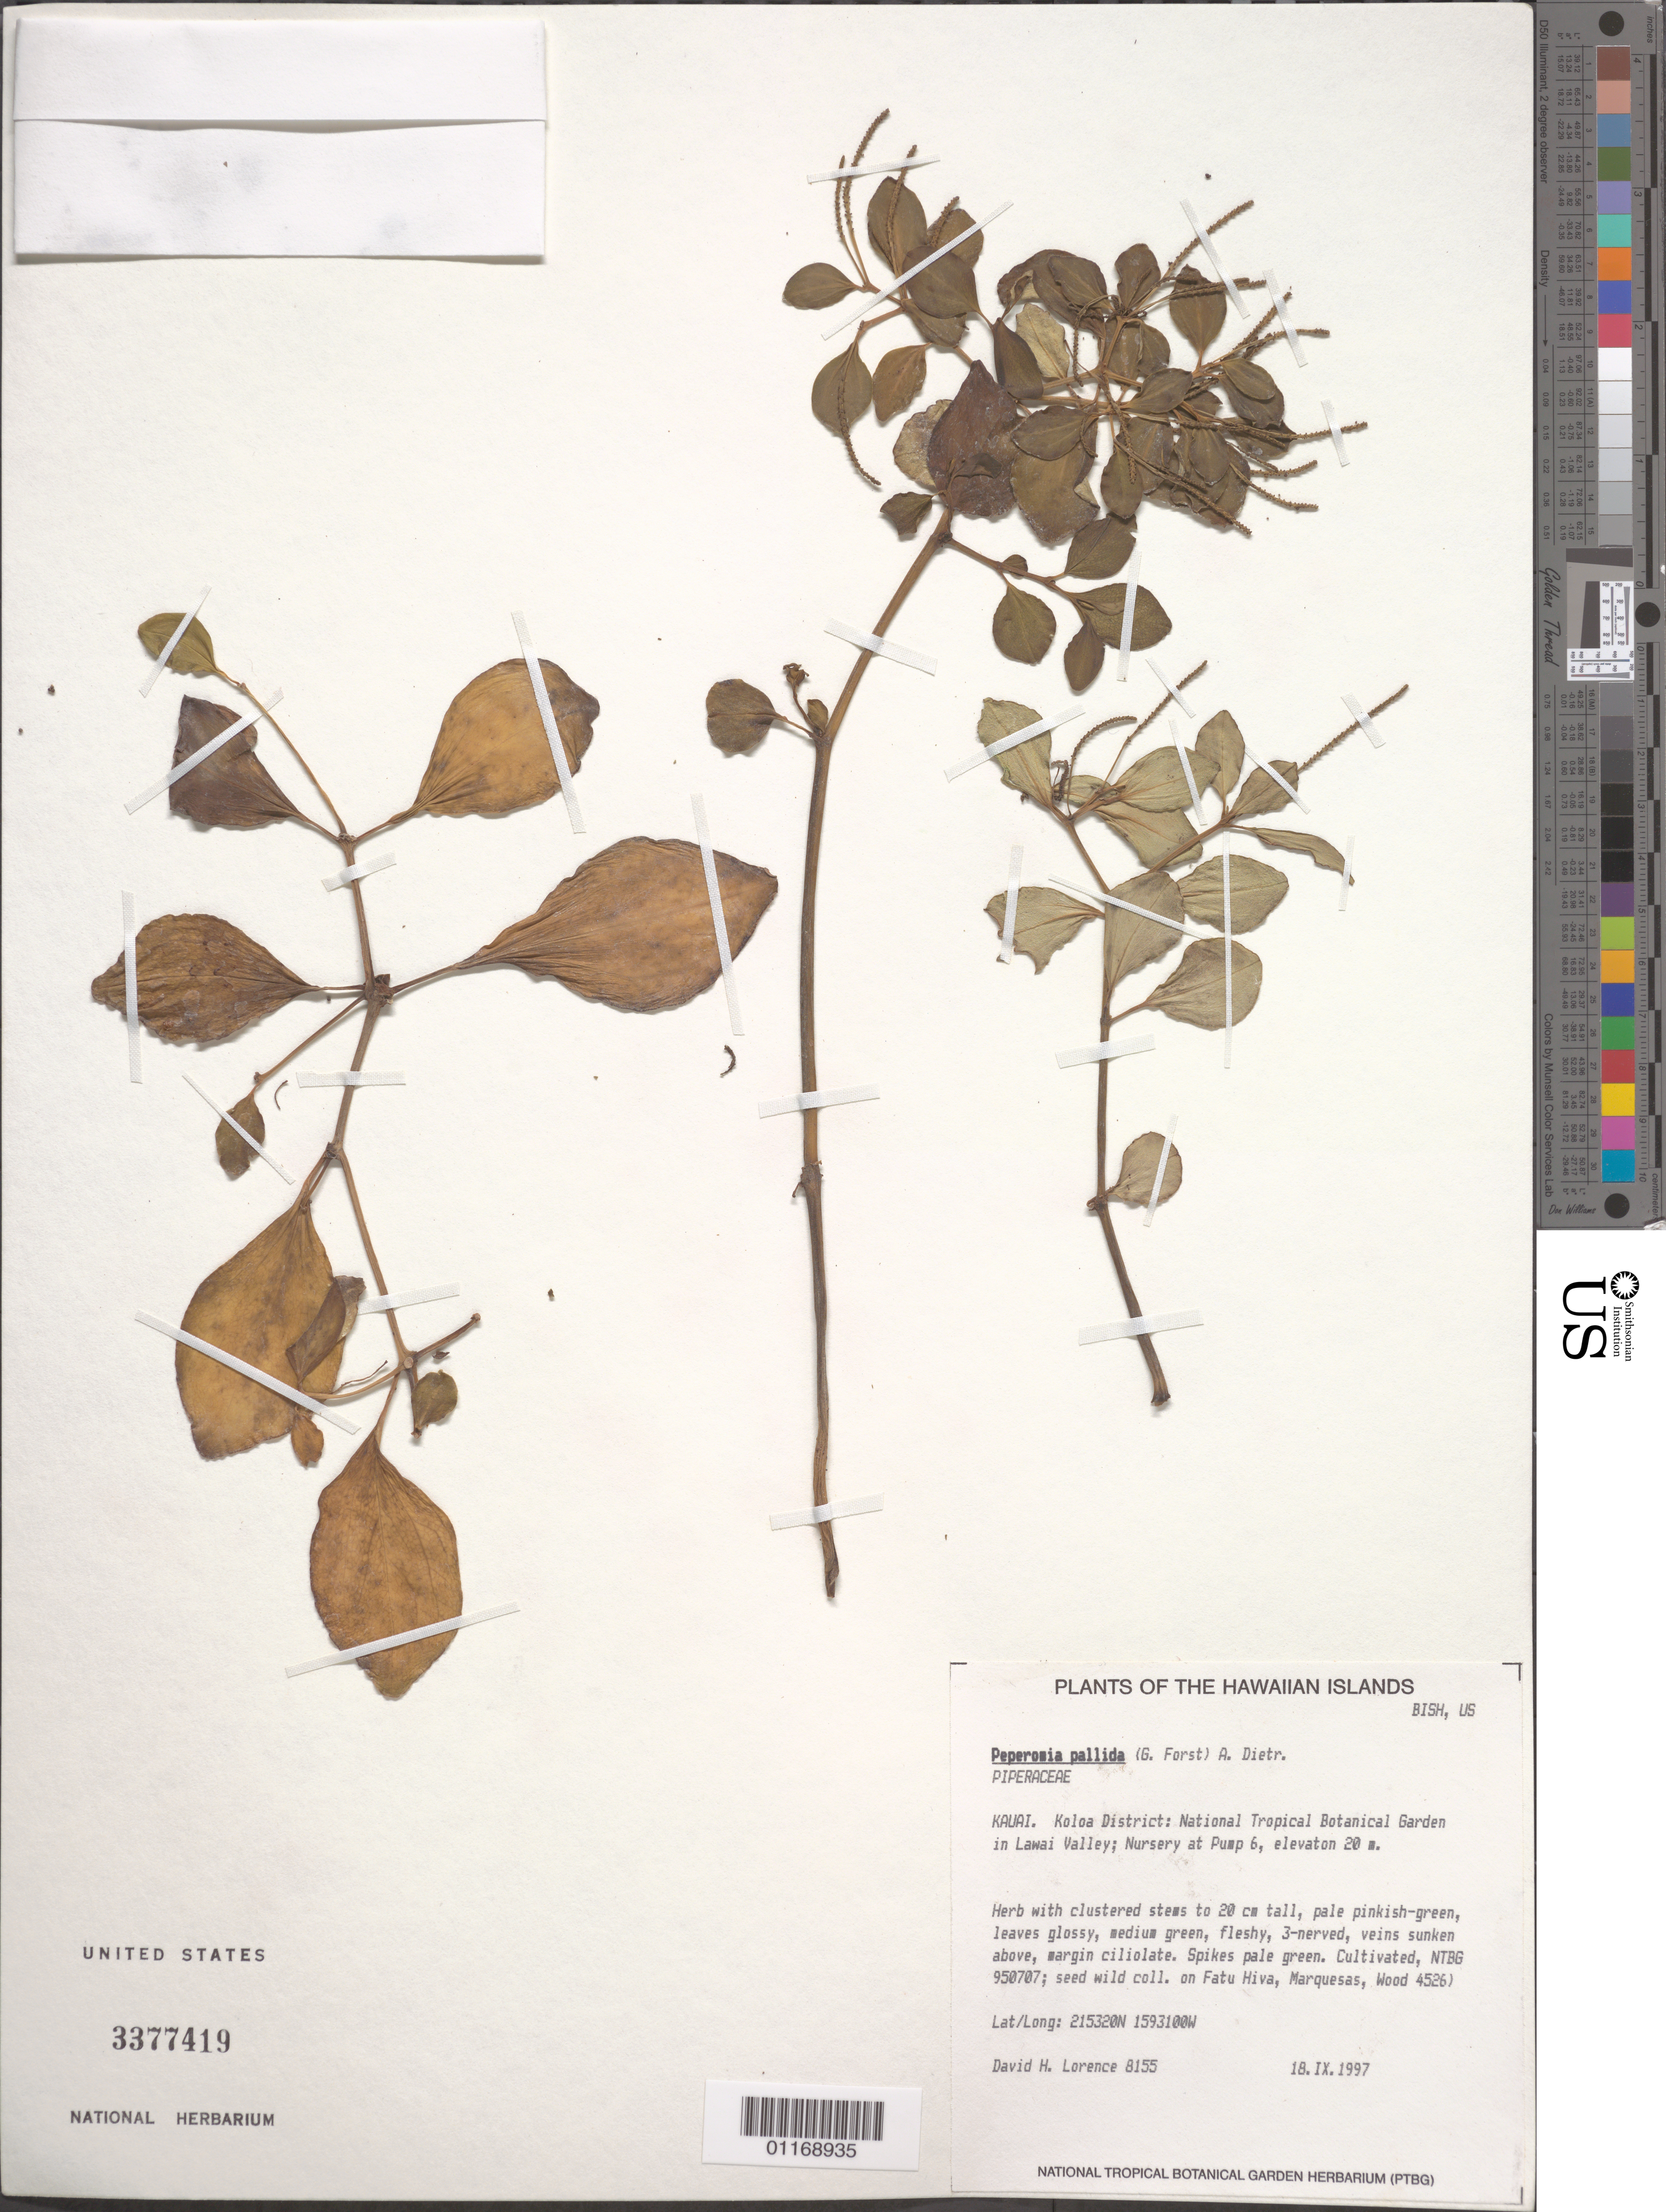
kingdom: Plantae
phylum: Tracheophyta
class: Magnoliopsida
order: Piperales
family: Piperaceae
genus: Peperomia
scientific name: Peperomia pallida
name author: (G. Forst.) Dietr.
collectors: D. Lorence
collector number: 8155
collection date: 1997-04-18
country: United States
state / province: Hawaii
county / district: Kauai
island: Kaua'i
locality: Koloa, National Tropical Botanical Garden in Lawai Valley; nursery at Pump 6.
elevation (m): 20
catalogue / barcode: US 3377419